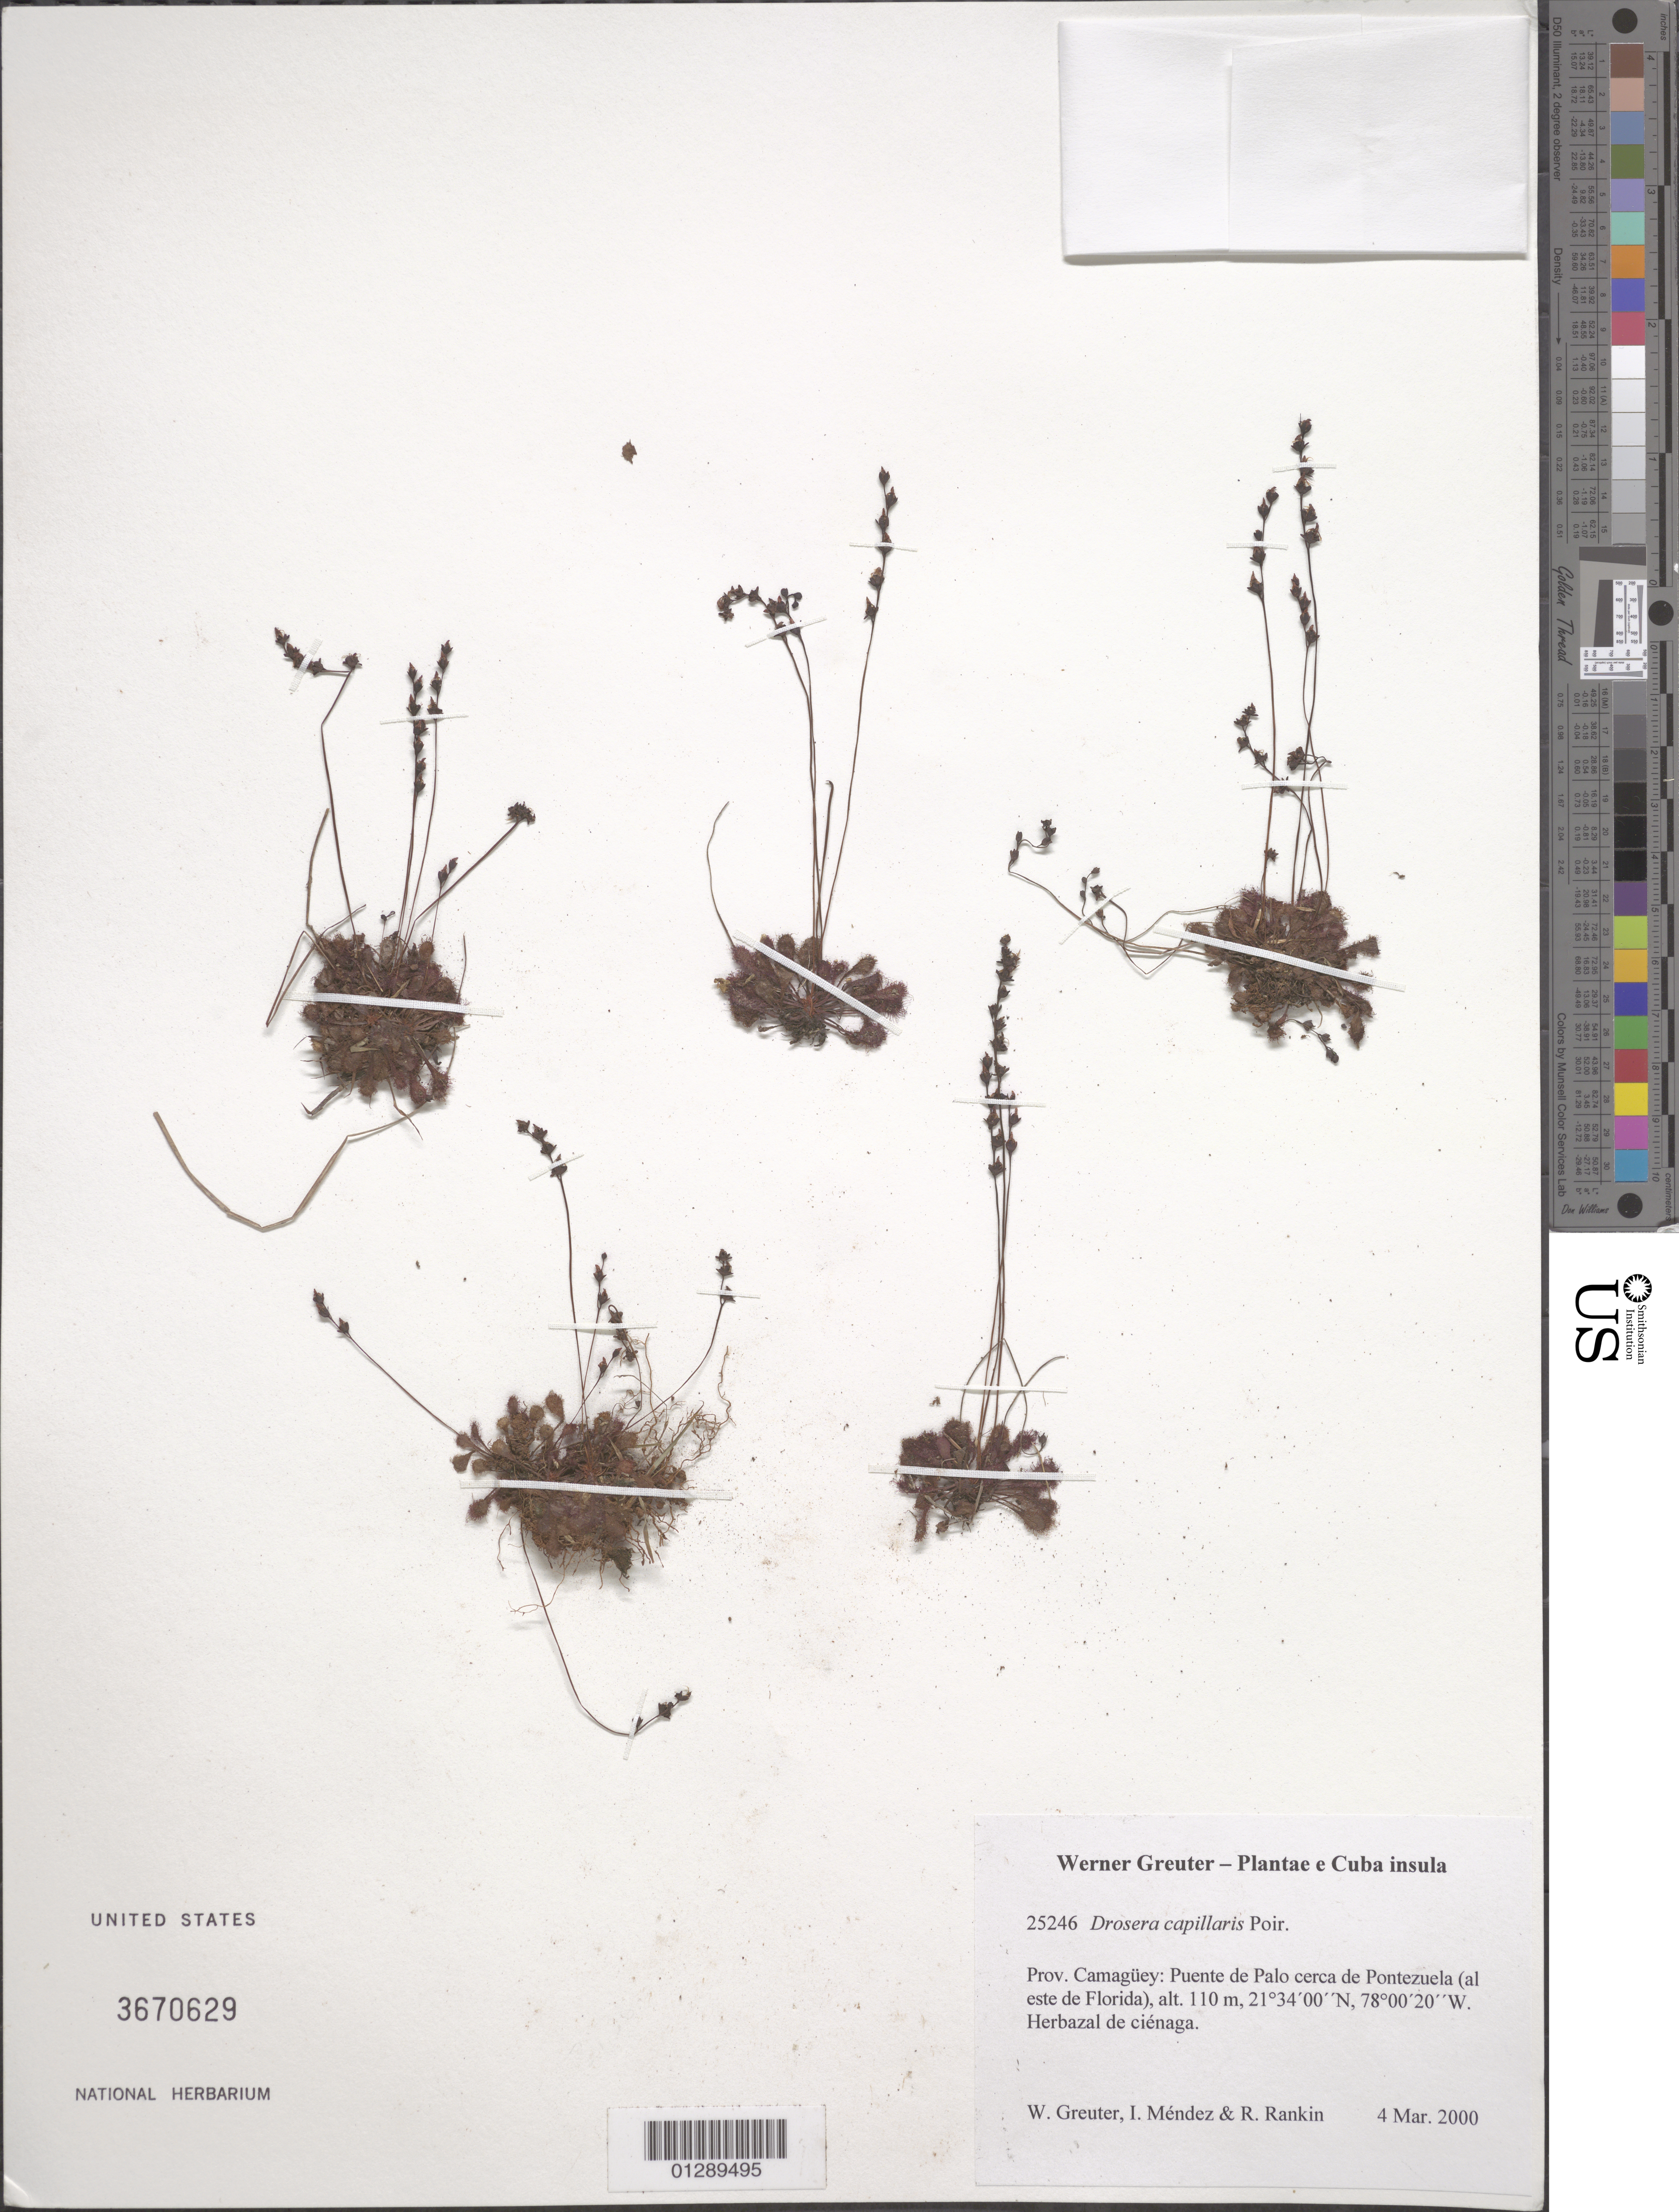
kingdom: Plantae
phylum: Tracheophyta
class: Magnoliopsida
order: Caryophyllales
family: Droseraceae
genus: Drosera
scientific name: Drosera capillaris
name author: Poir.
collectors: W. R. Greuter, I. Méndez & R. Rankin Rodriguez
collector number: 25246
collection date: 2000-03-04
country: Cuba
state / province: Camagüey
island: Cuba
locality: Puente de Palo cerca de Pontezuela (al este de Florida).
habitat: Herbazal de ciénaga.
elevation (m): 110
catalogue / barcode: US 3670629